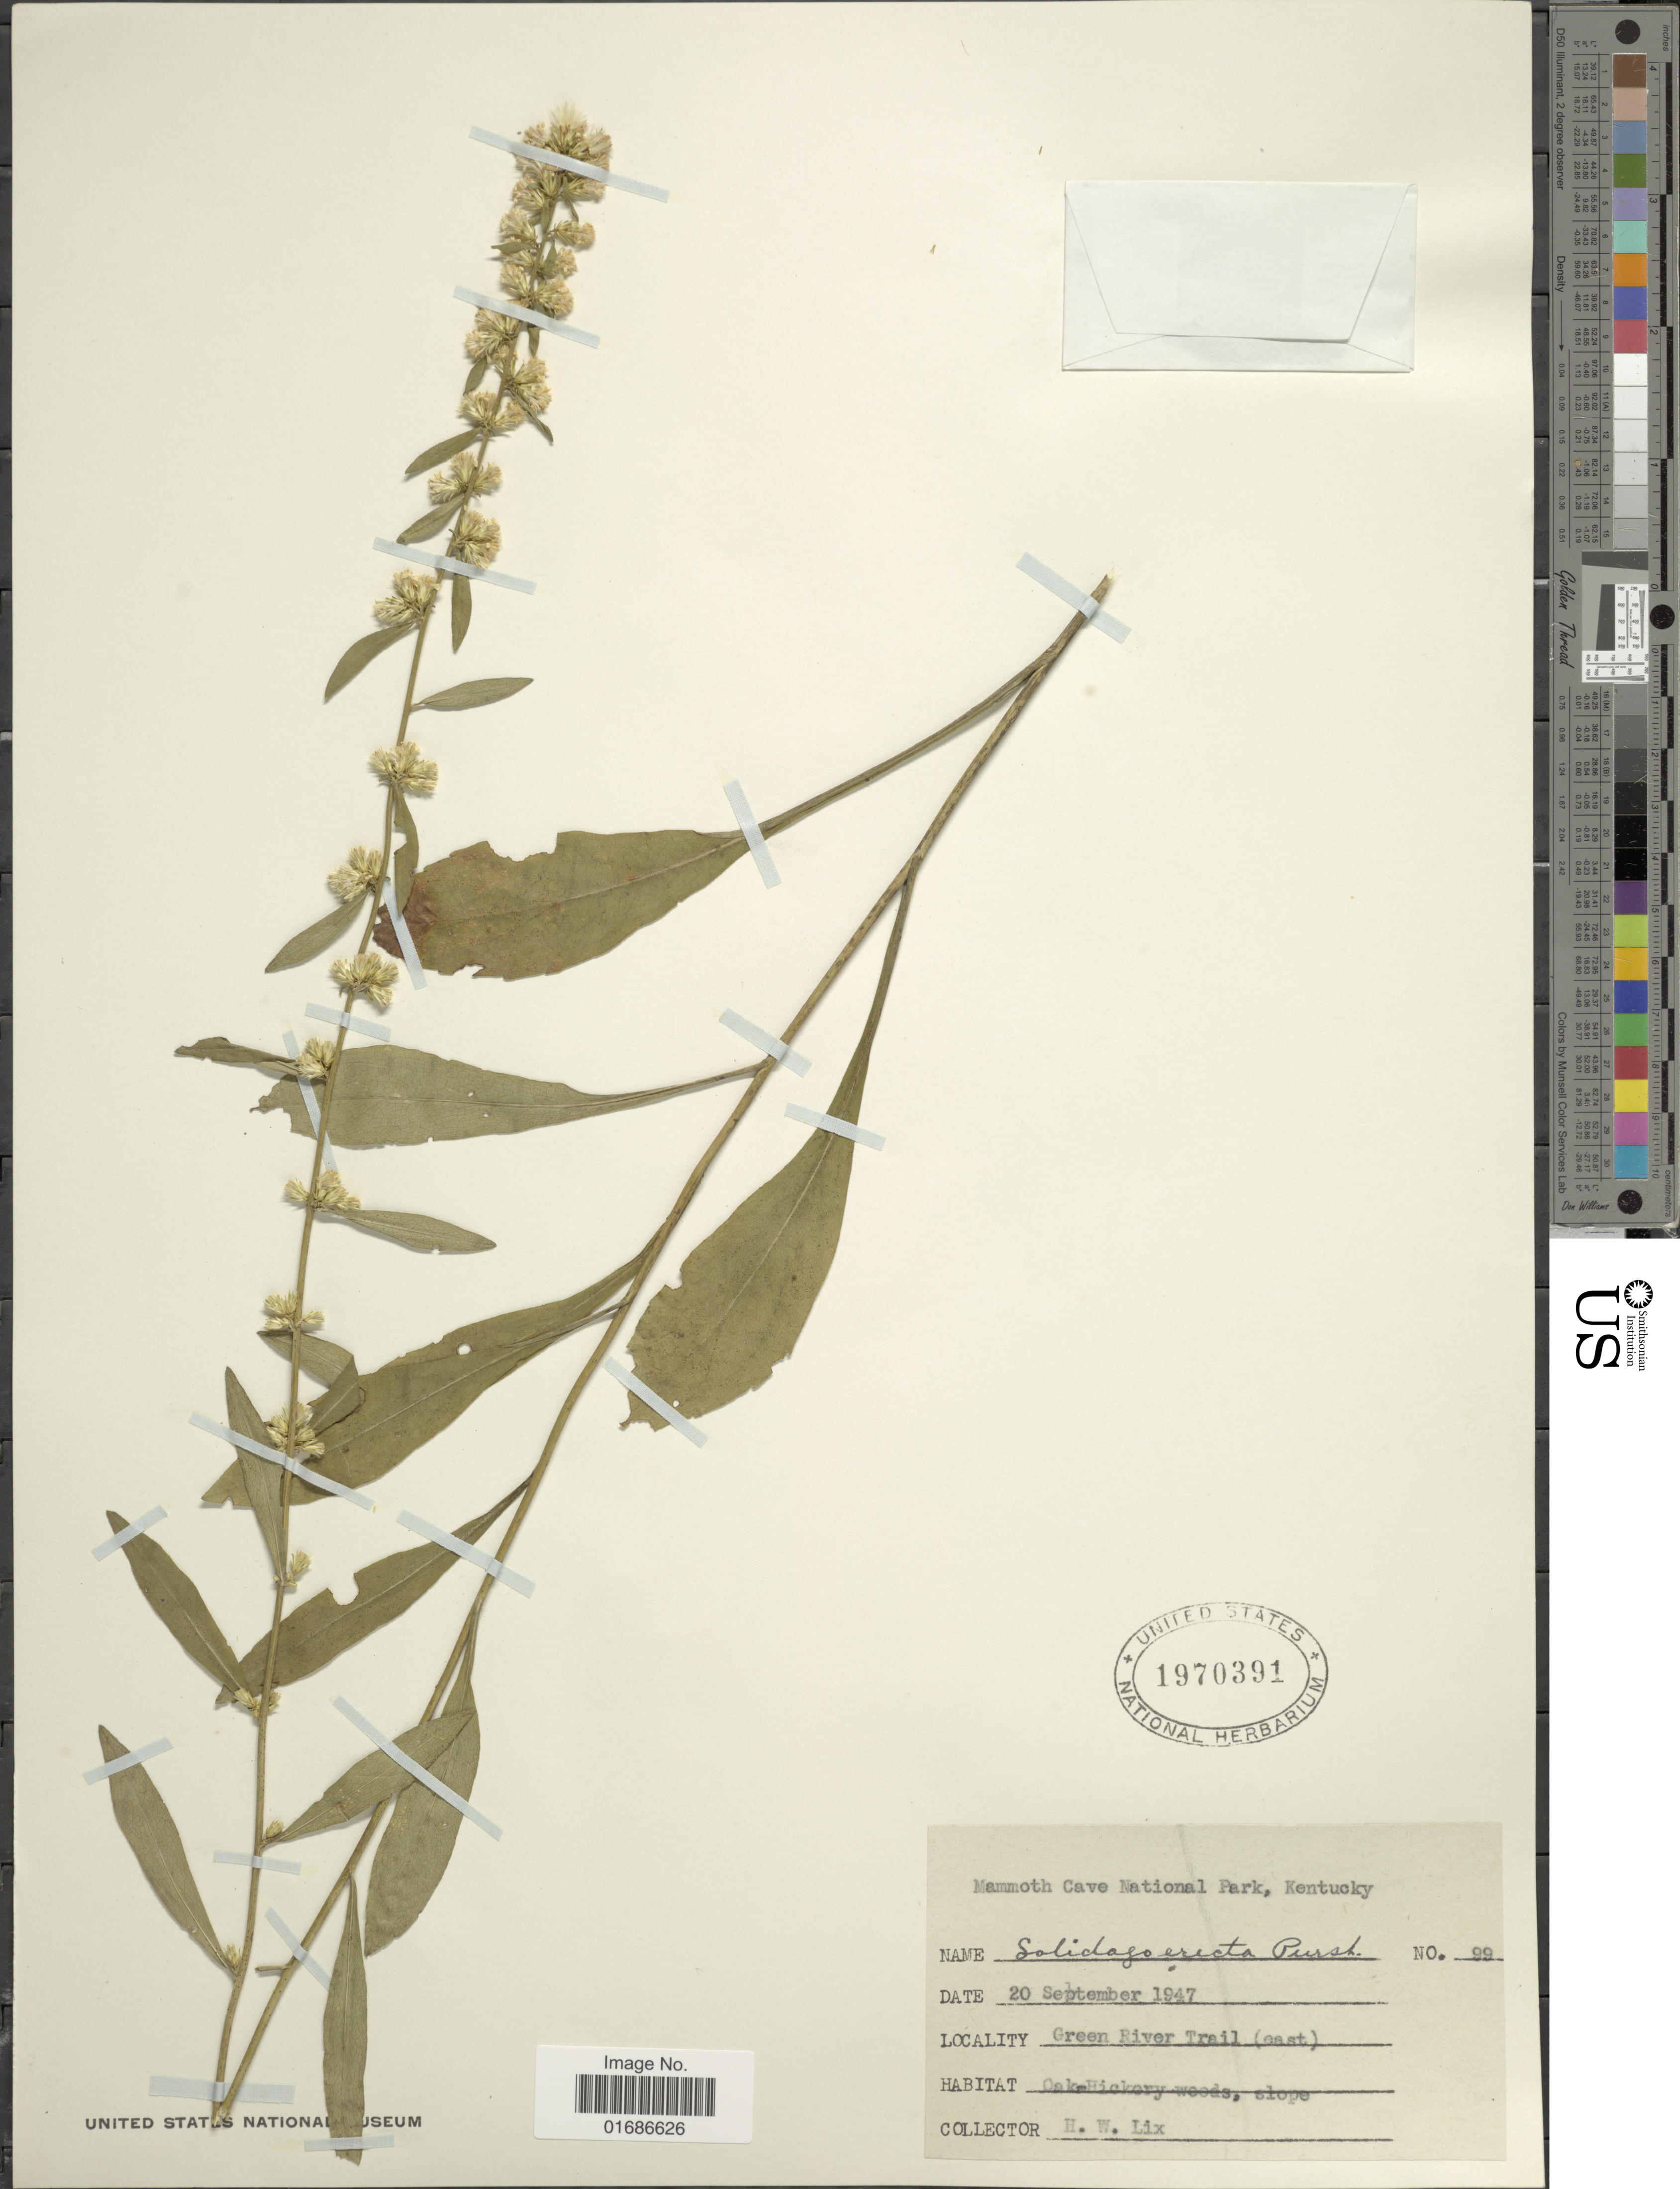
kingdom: Plantae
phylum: Tracheophyta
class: Magnoliopsida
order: Asterales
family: Asteraceae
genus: Solidago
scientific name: Solidago erecta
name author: Pursh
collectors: H. W. Lix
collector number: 99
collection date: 1947-09-20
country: United States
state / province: Kentucky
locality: Green river Trail (east)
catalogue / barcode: US 1970391